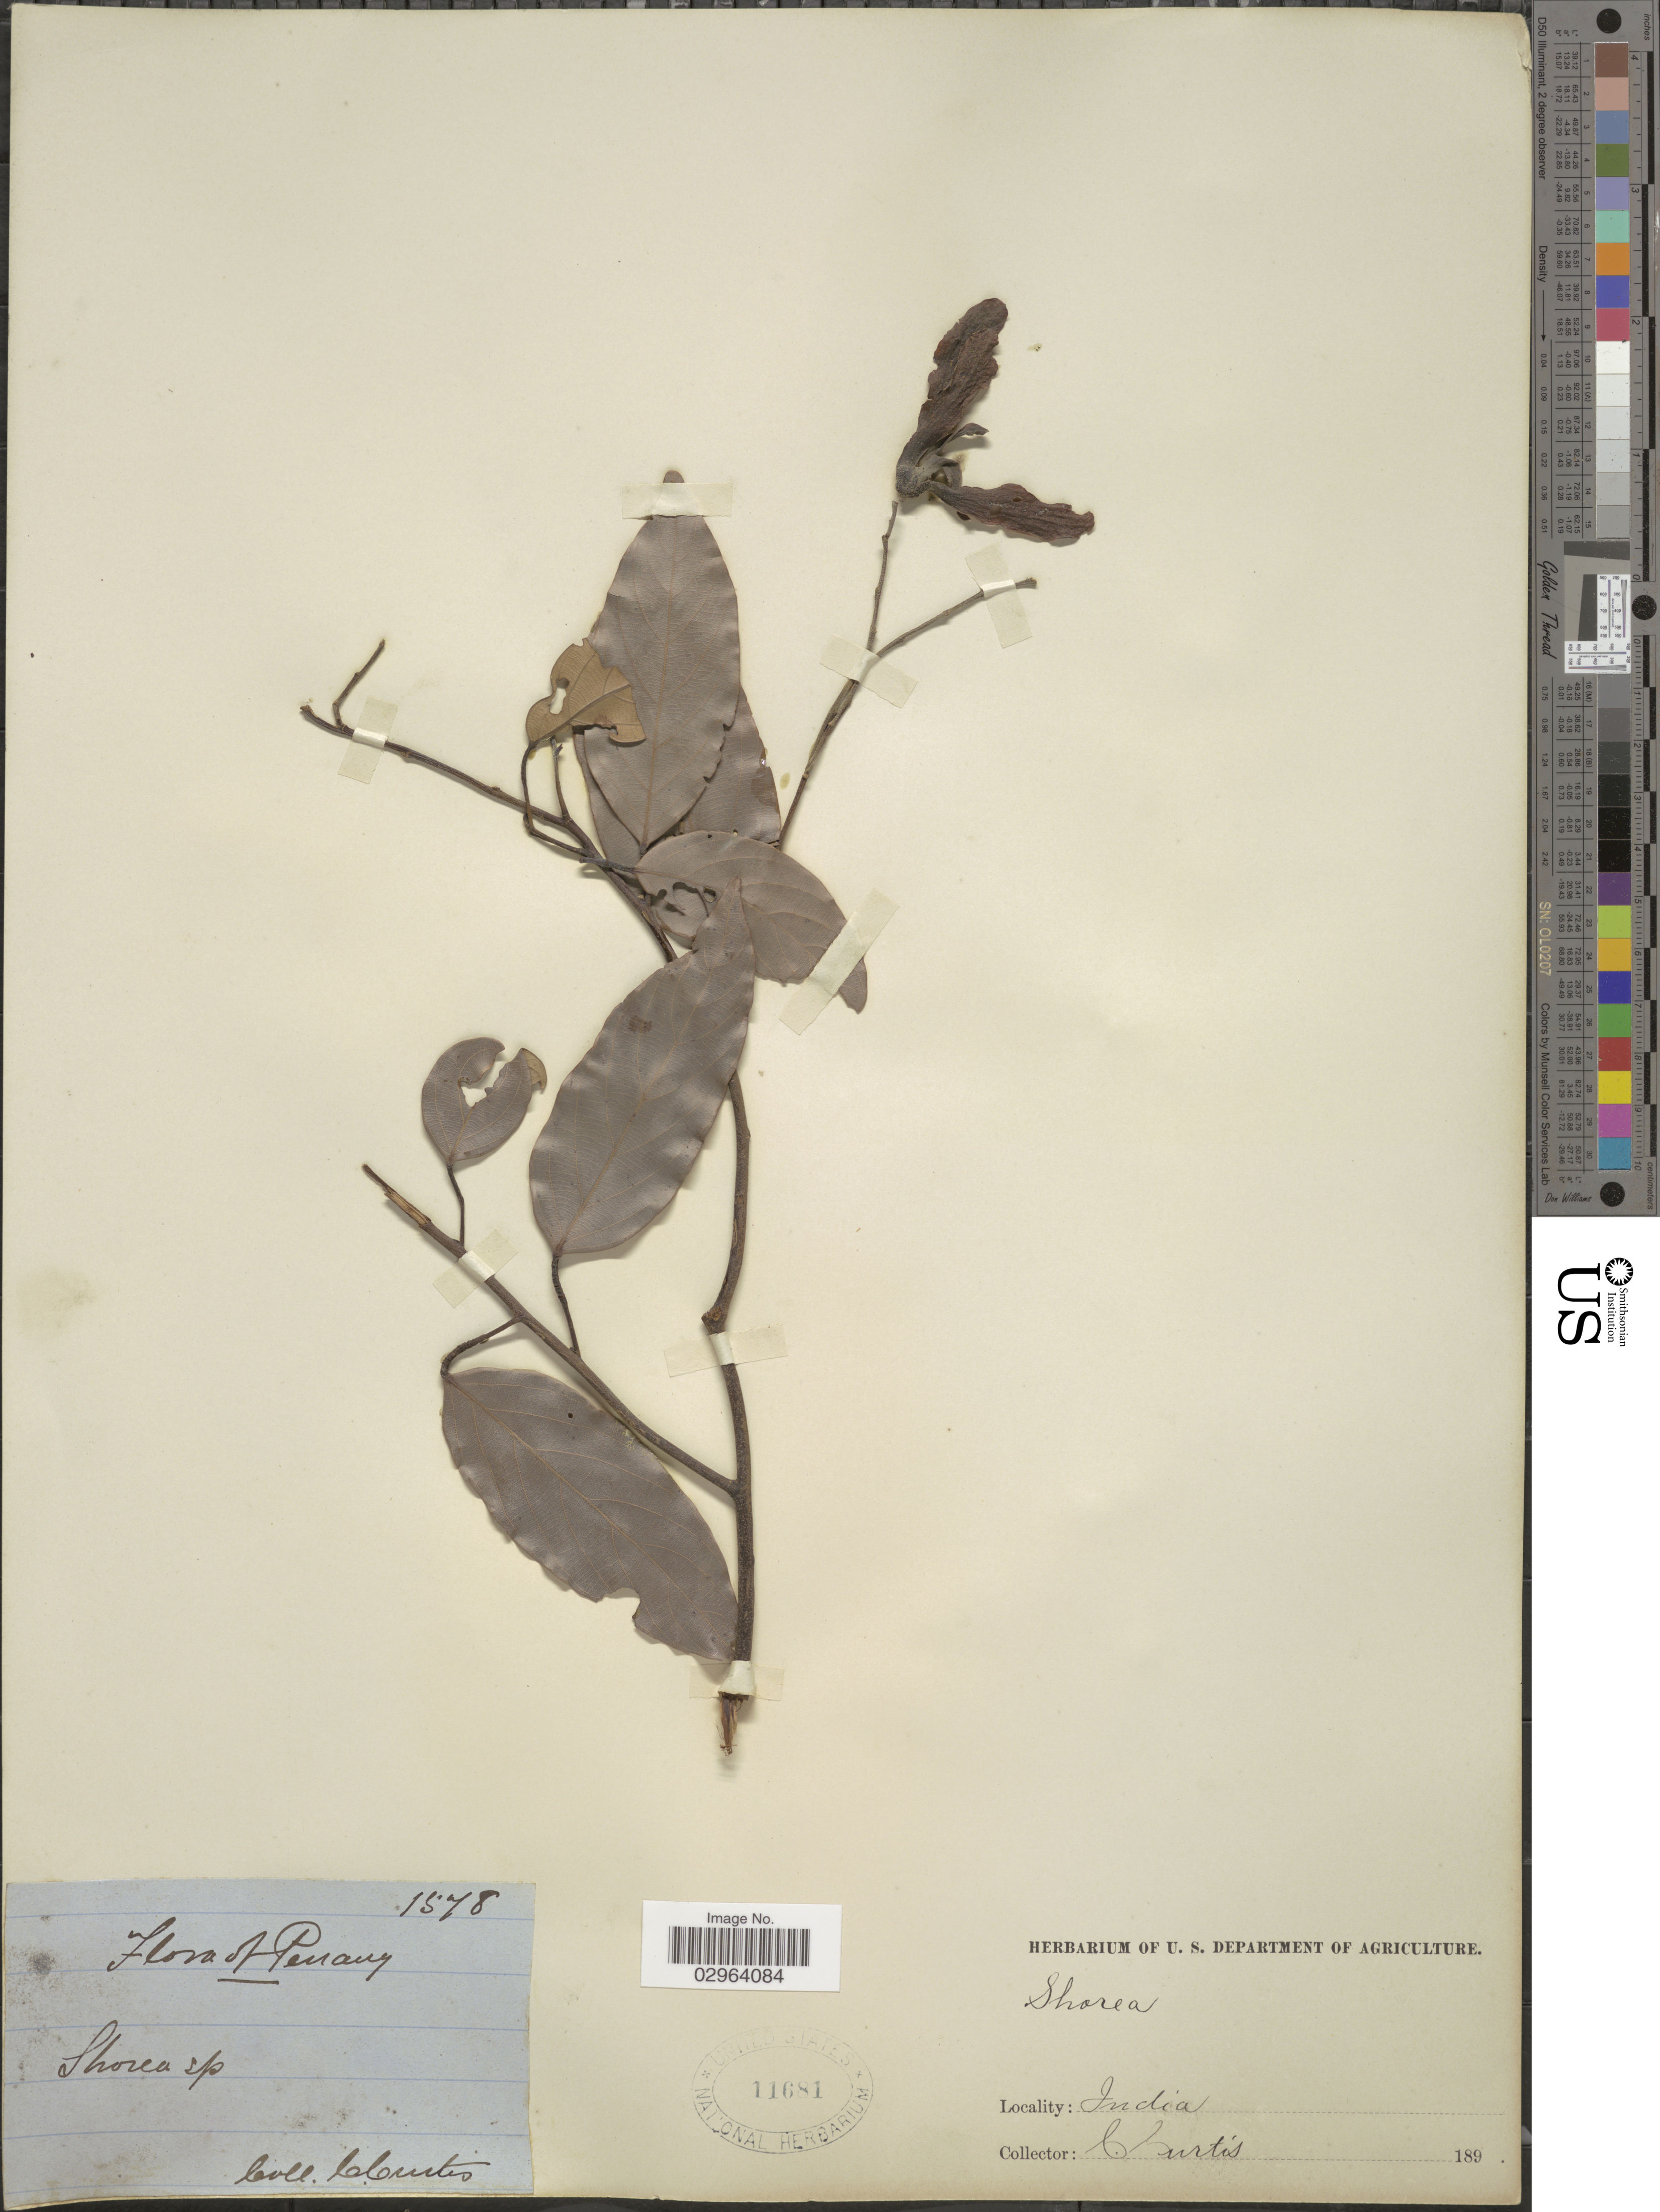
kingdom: Plantae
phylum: Tracheophyta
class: Magnoliopsida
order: Malvales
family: Dipterocarpaceae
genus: Shorea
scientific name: Shorea sp.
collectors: C. Curtis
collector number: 1578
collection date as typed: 189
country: Malaysia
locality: Penang.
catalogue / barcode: US 11681